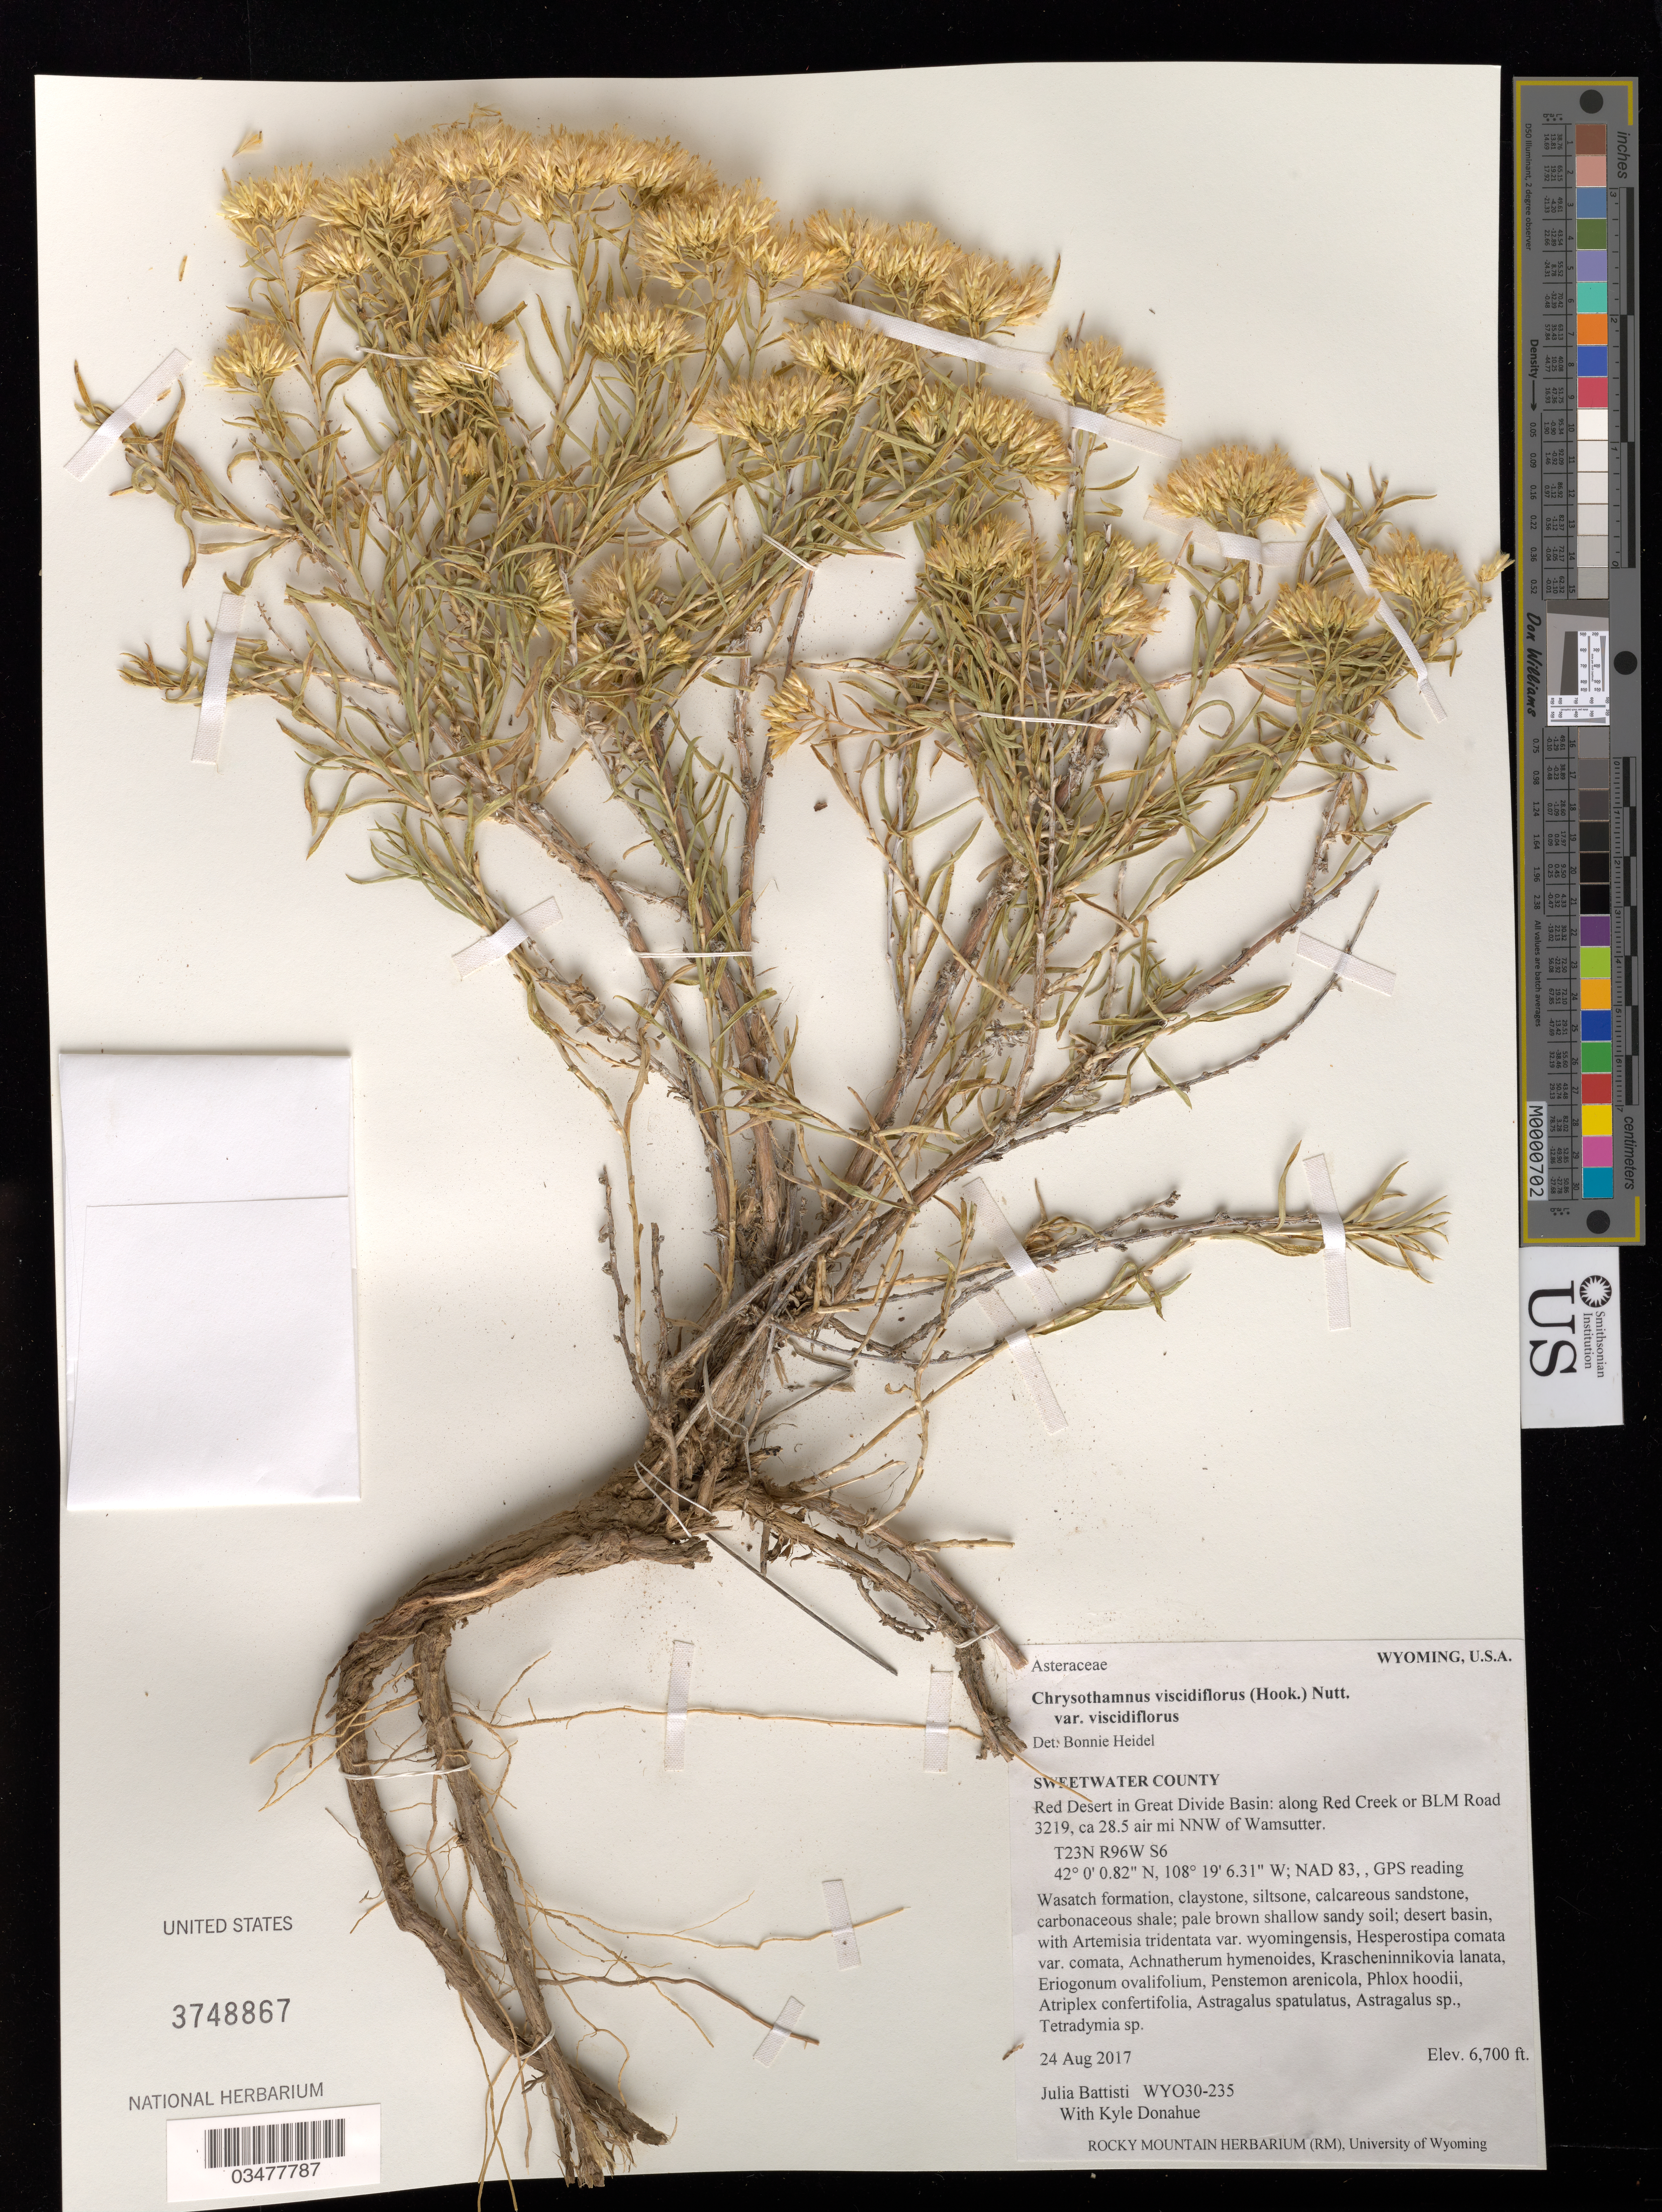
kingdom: Plantae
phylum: Tracheophyta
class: Magnoliopsida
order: Asterales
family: Asteraceae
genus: Chrysothamnus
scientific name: Chrysothamnus viscidiflorus var. viscidiflorus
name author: (Hook.) Nutt.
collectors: J. Battisti & K. Donahue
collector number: WY030-235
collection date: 2017-08-24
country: United States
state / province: Wyoming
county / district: Sweetwater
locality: Red Desert, Red Creek, 28.5 air mi. NNW of Wamsutter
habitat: Shallow sandy soil. With Tetradymia sp., Phlox hoodii, Astragalus sp., etc.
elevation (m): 2042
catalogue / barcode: US 3748867